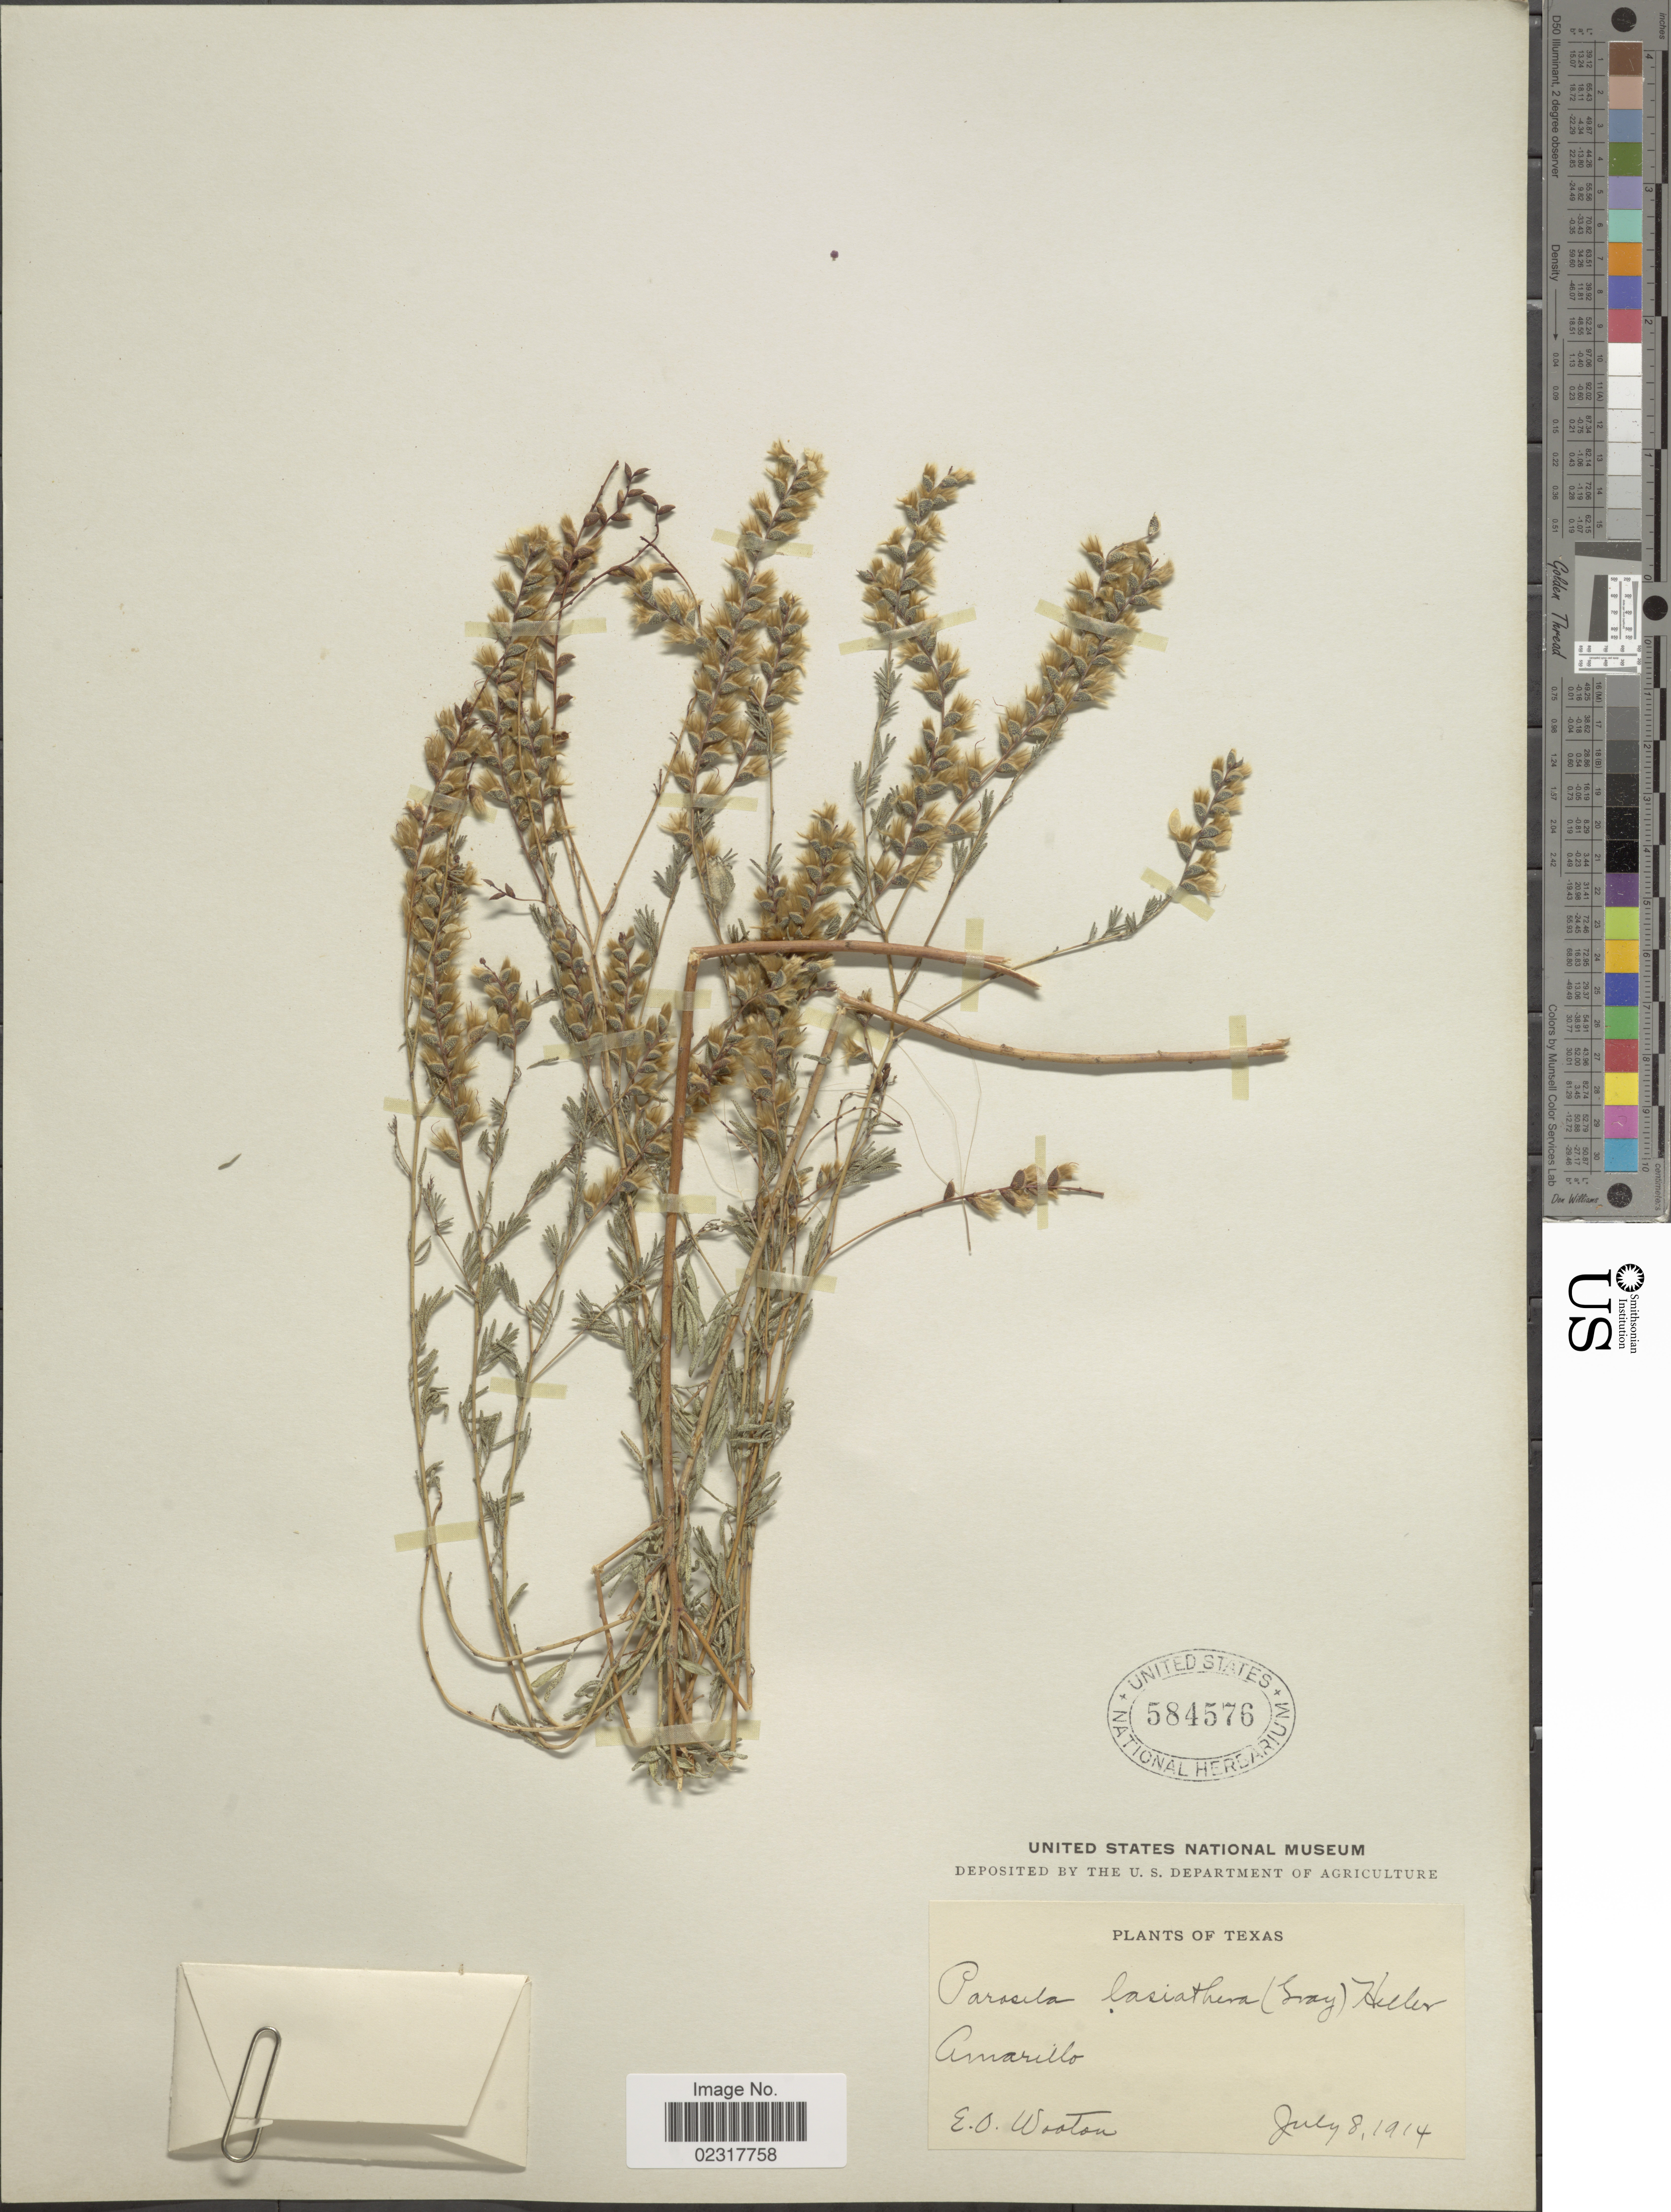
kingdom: Plantae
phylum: Tracheophyta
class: Magnoliopsida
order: Fabales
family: Fabaceae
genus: Dalea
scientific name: Dalea lasiathera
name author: A. Gray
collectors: E. O. Wooton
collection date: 1914-07-08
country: United States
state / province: Texas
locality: Amarillo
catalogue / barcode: US 584576